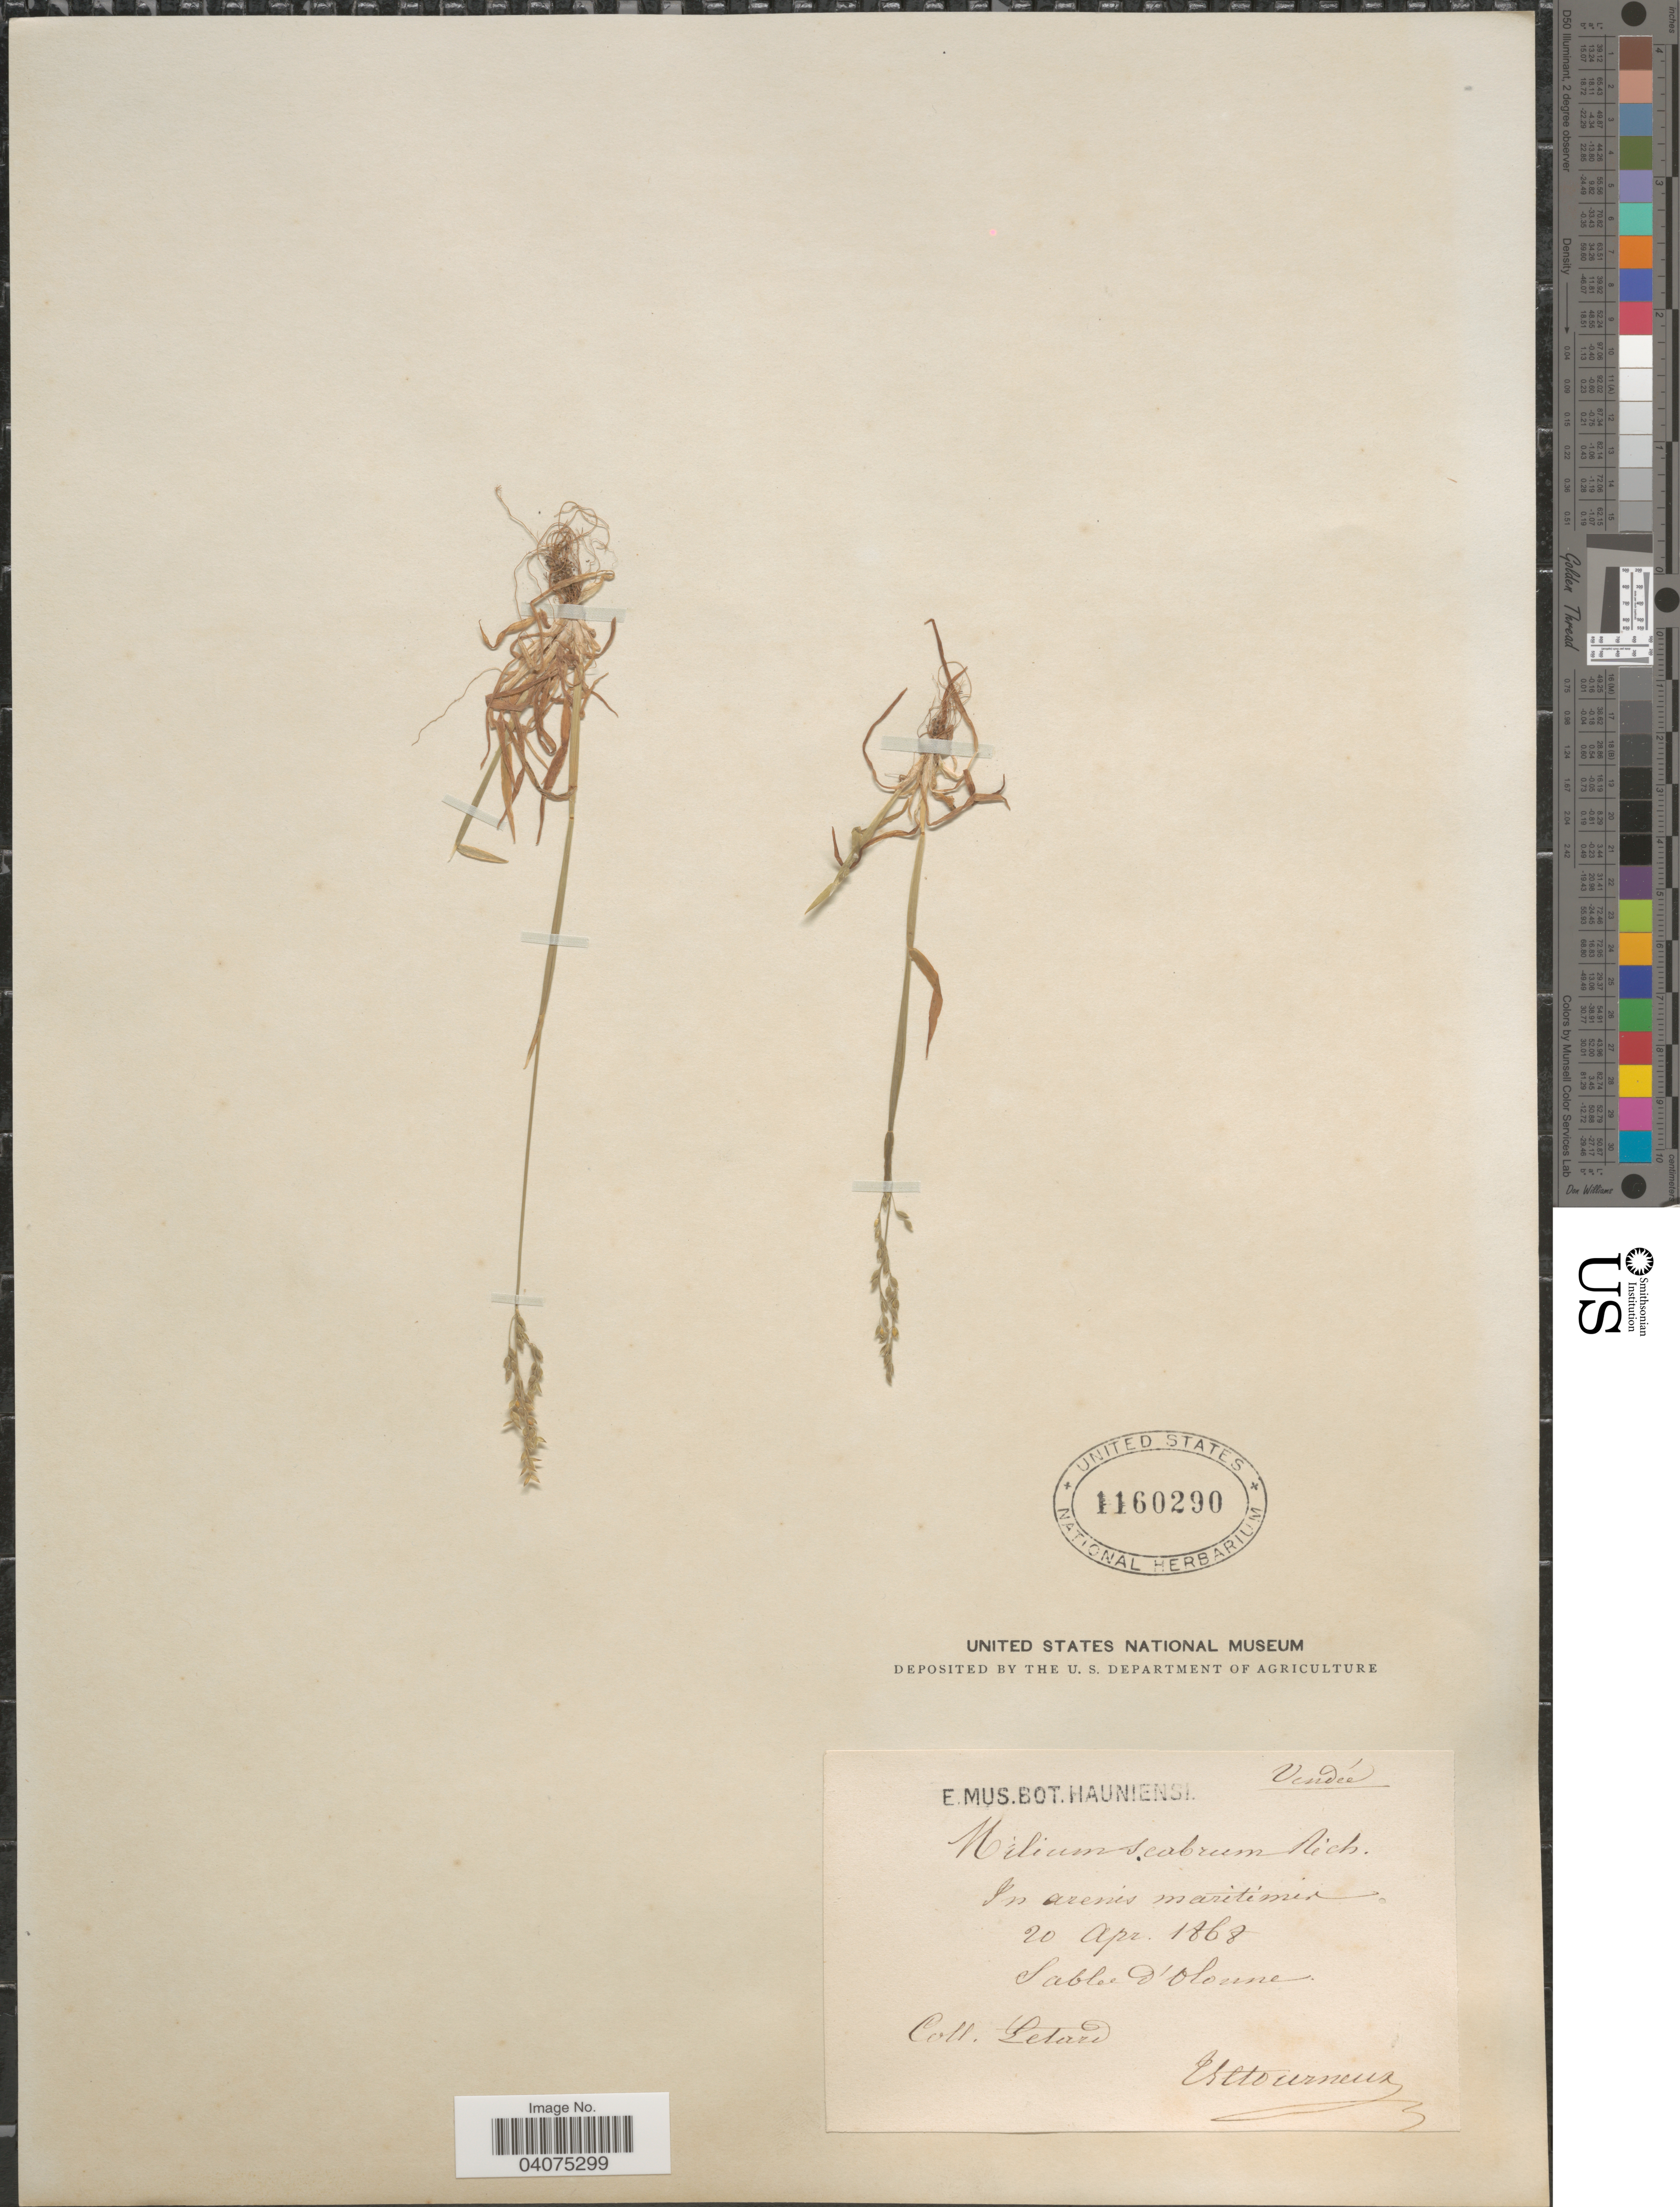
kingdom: Plantae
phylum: Tracheophyta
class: Liliopsida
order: Poales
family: Poaceae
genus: Milium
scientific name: Milium vernale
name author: M. Bieb.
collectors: Esttourneux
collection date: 1868-04-20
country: France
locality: Vendée. In arenosis maritimis. Sable d'Olonne.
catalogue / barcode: US 1160290